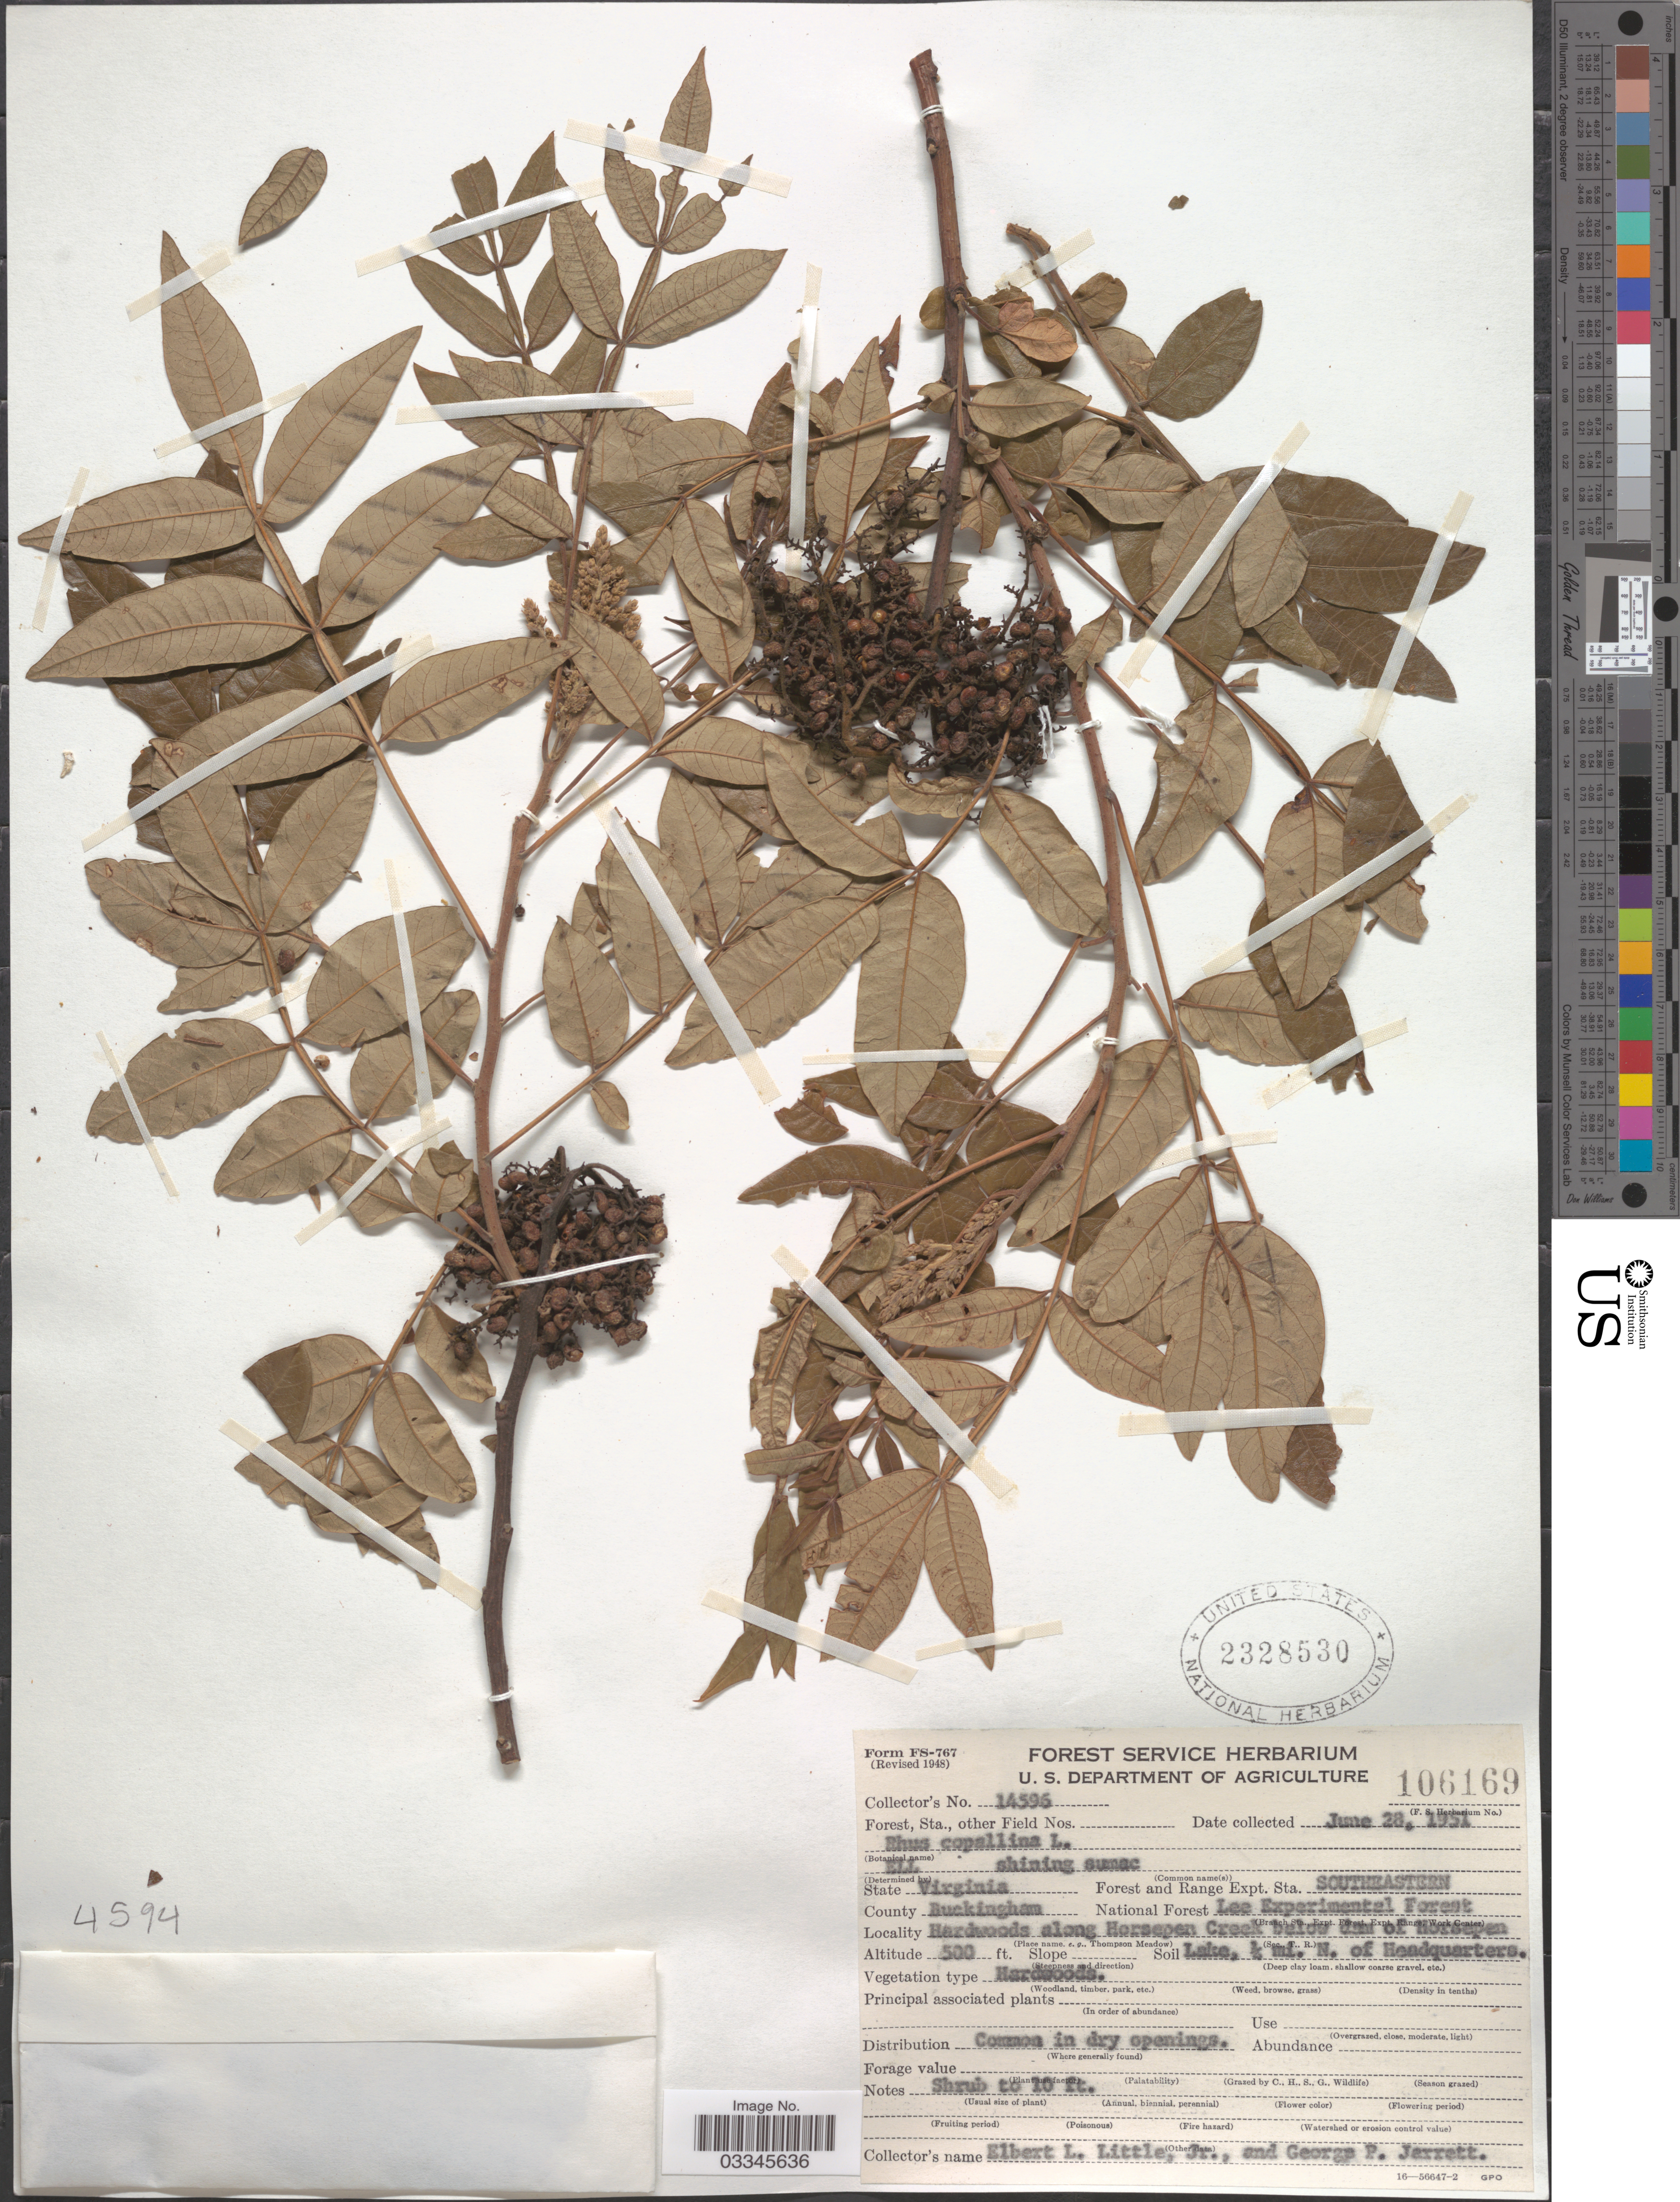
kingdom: Plantae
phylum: Tracheophyta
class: Magnoliopsida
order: Sapindales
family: Anacardiaceae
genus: Rhus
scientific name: Rhus copallinum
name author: L.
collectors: E. L. Little & G. Jarrett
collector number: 14596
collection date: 1951-06-28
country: United States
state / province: Virginia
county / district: Buckingham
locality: Forest and Range Expt. Sta. Southeastern. County Buckingham National Forest Lee Experimental Forest. Hardwoods along Horsepen Creek below dam of Horsepen. Lake, ¼ mi. N. of Headquarters.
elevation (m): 152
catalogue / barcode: US 2328530